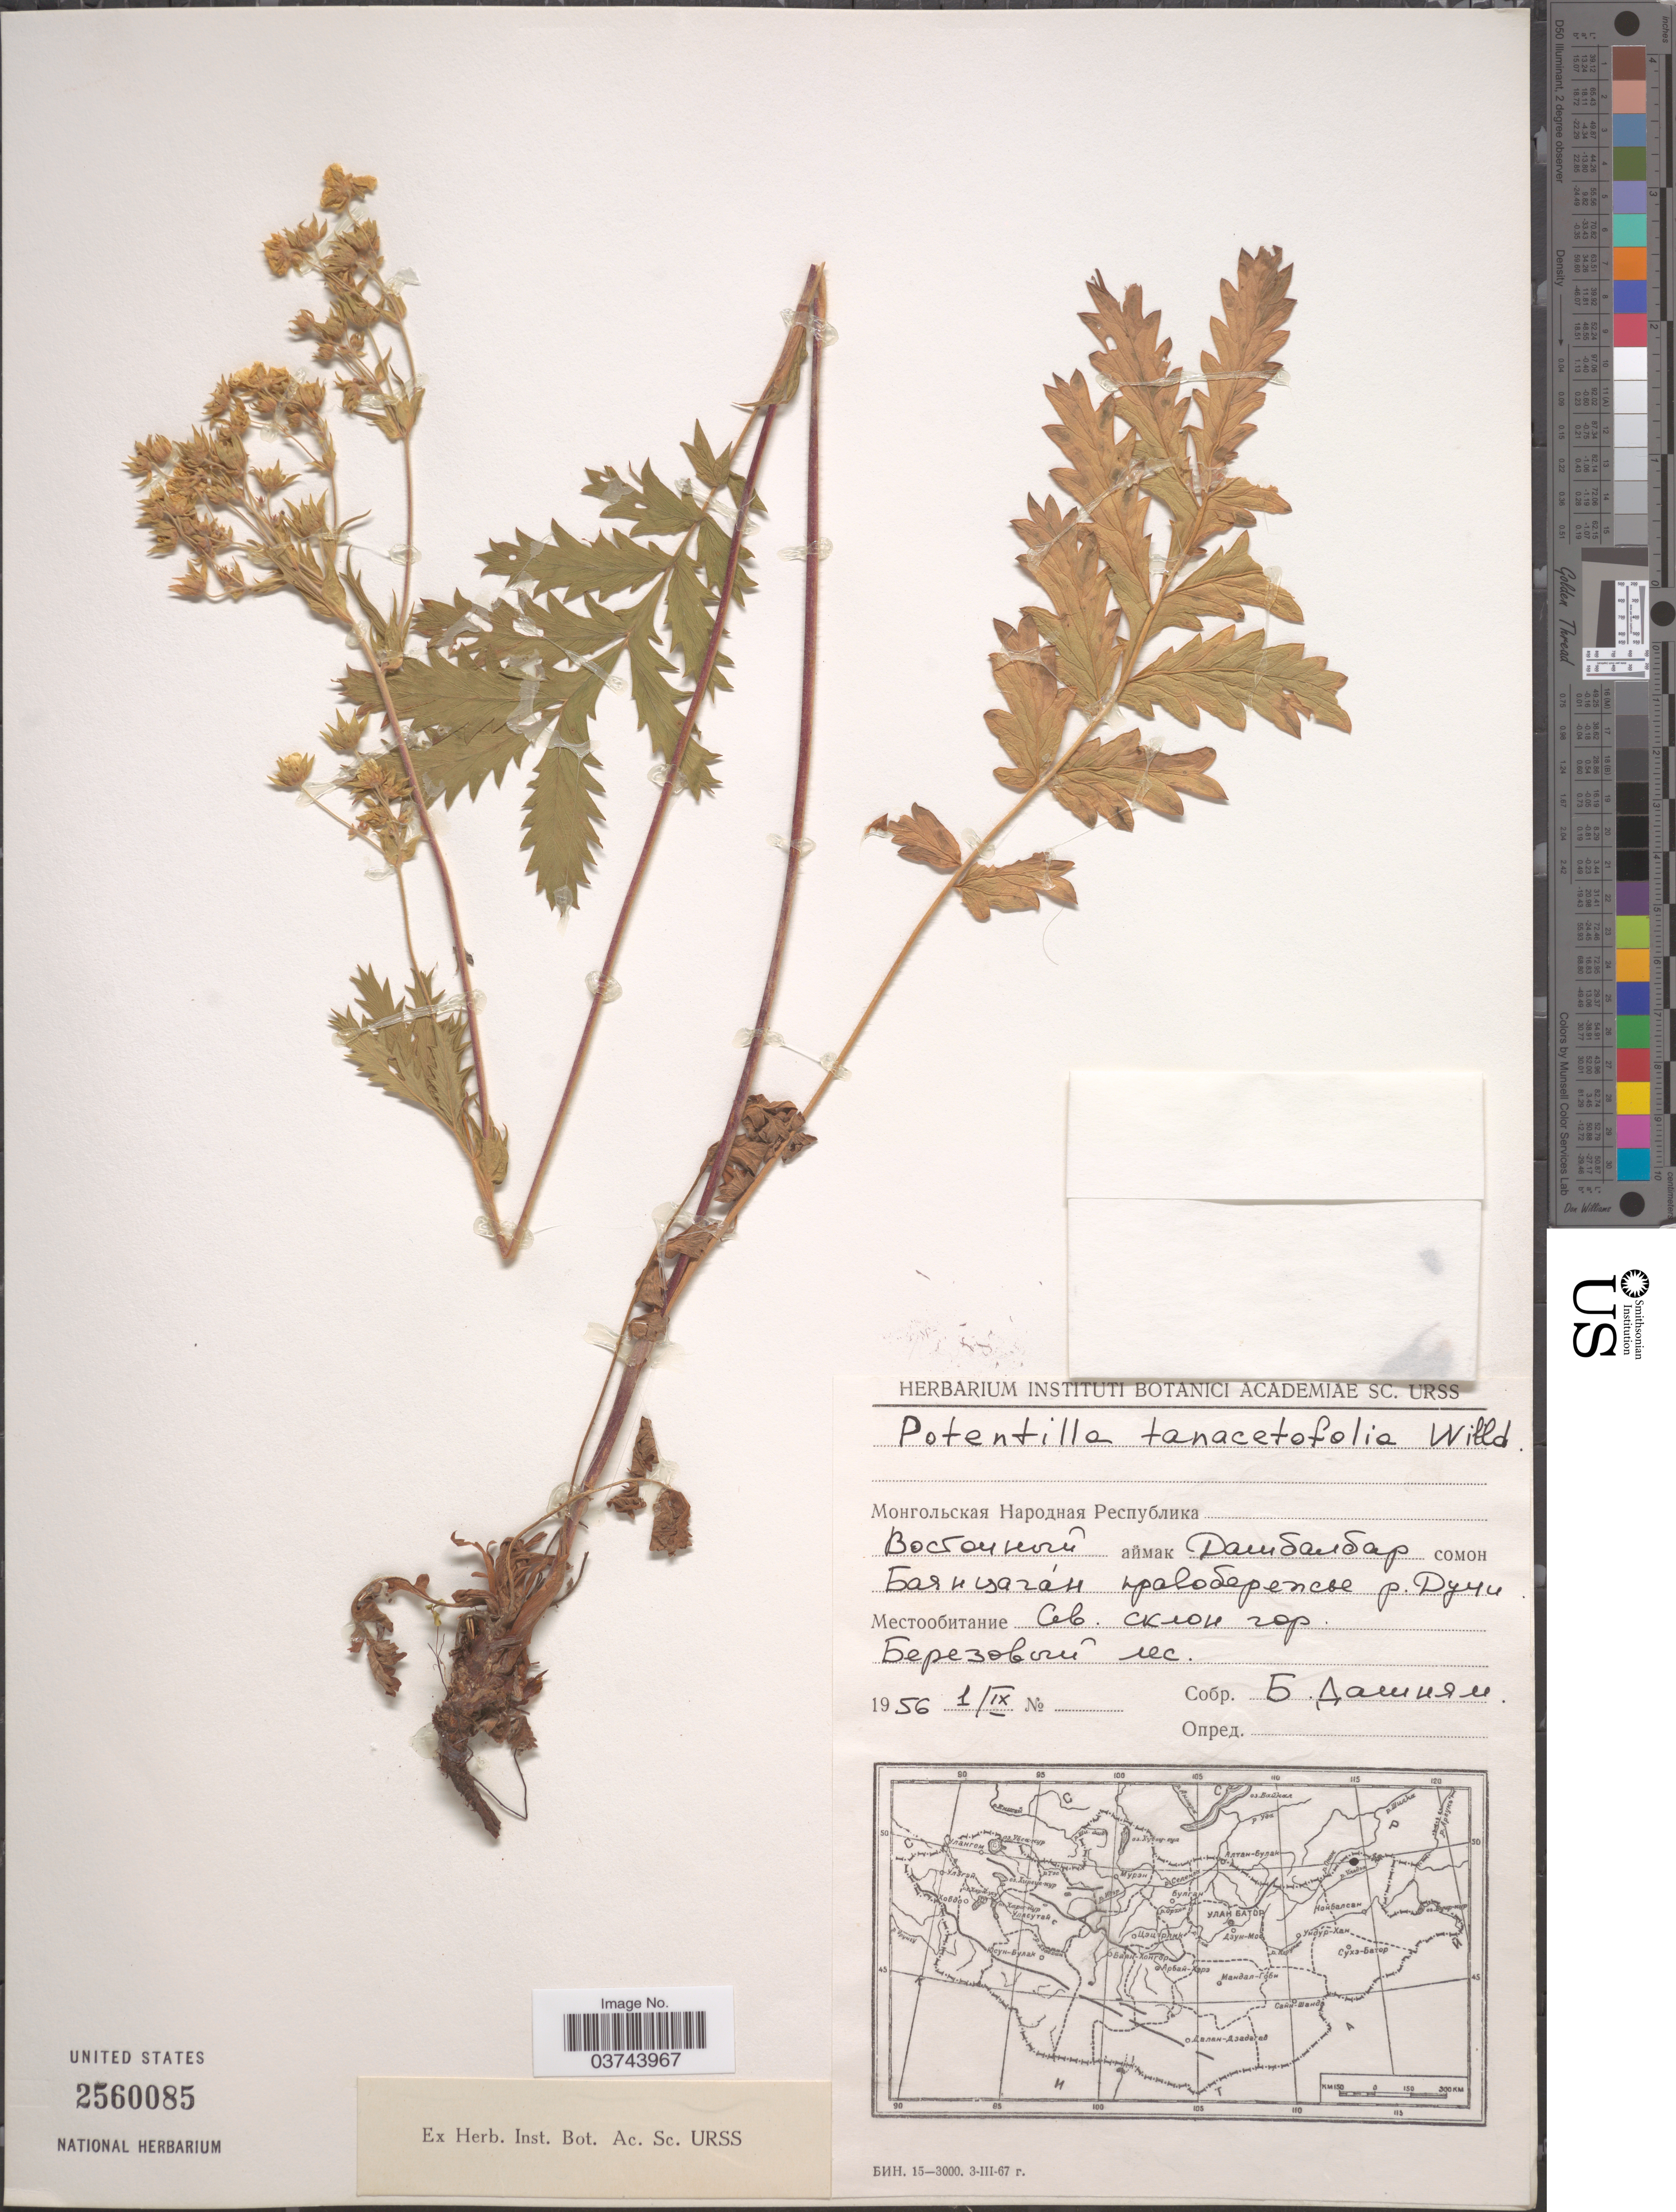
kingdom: Plantae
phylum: Tracheophyta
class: Magnoliopsida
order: Rosales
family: Rosaceae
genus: Potentilla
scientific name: Potentilla tanacetifolia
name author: Schur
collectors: X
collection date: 1956-09-01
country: Mongolia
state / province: Dornod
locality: Dashbalbar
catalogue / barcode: US 2560085